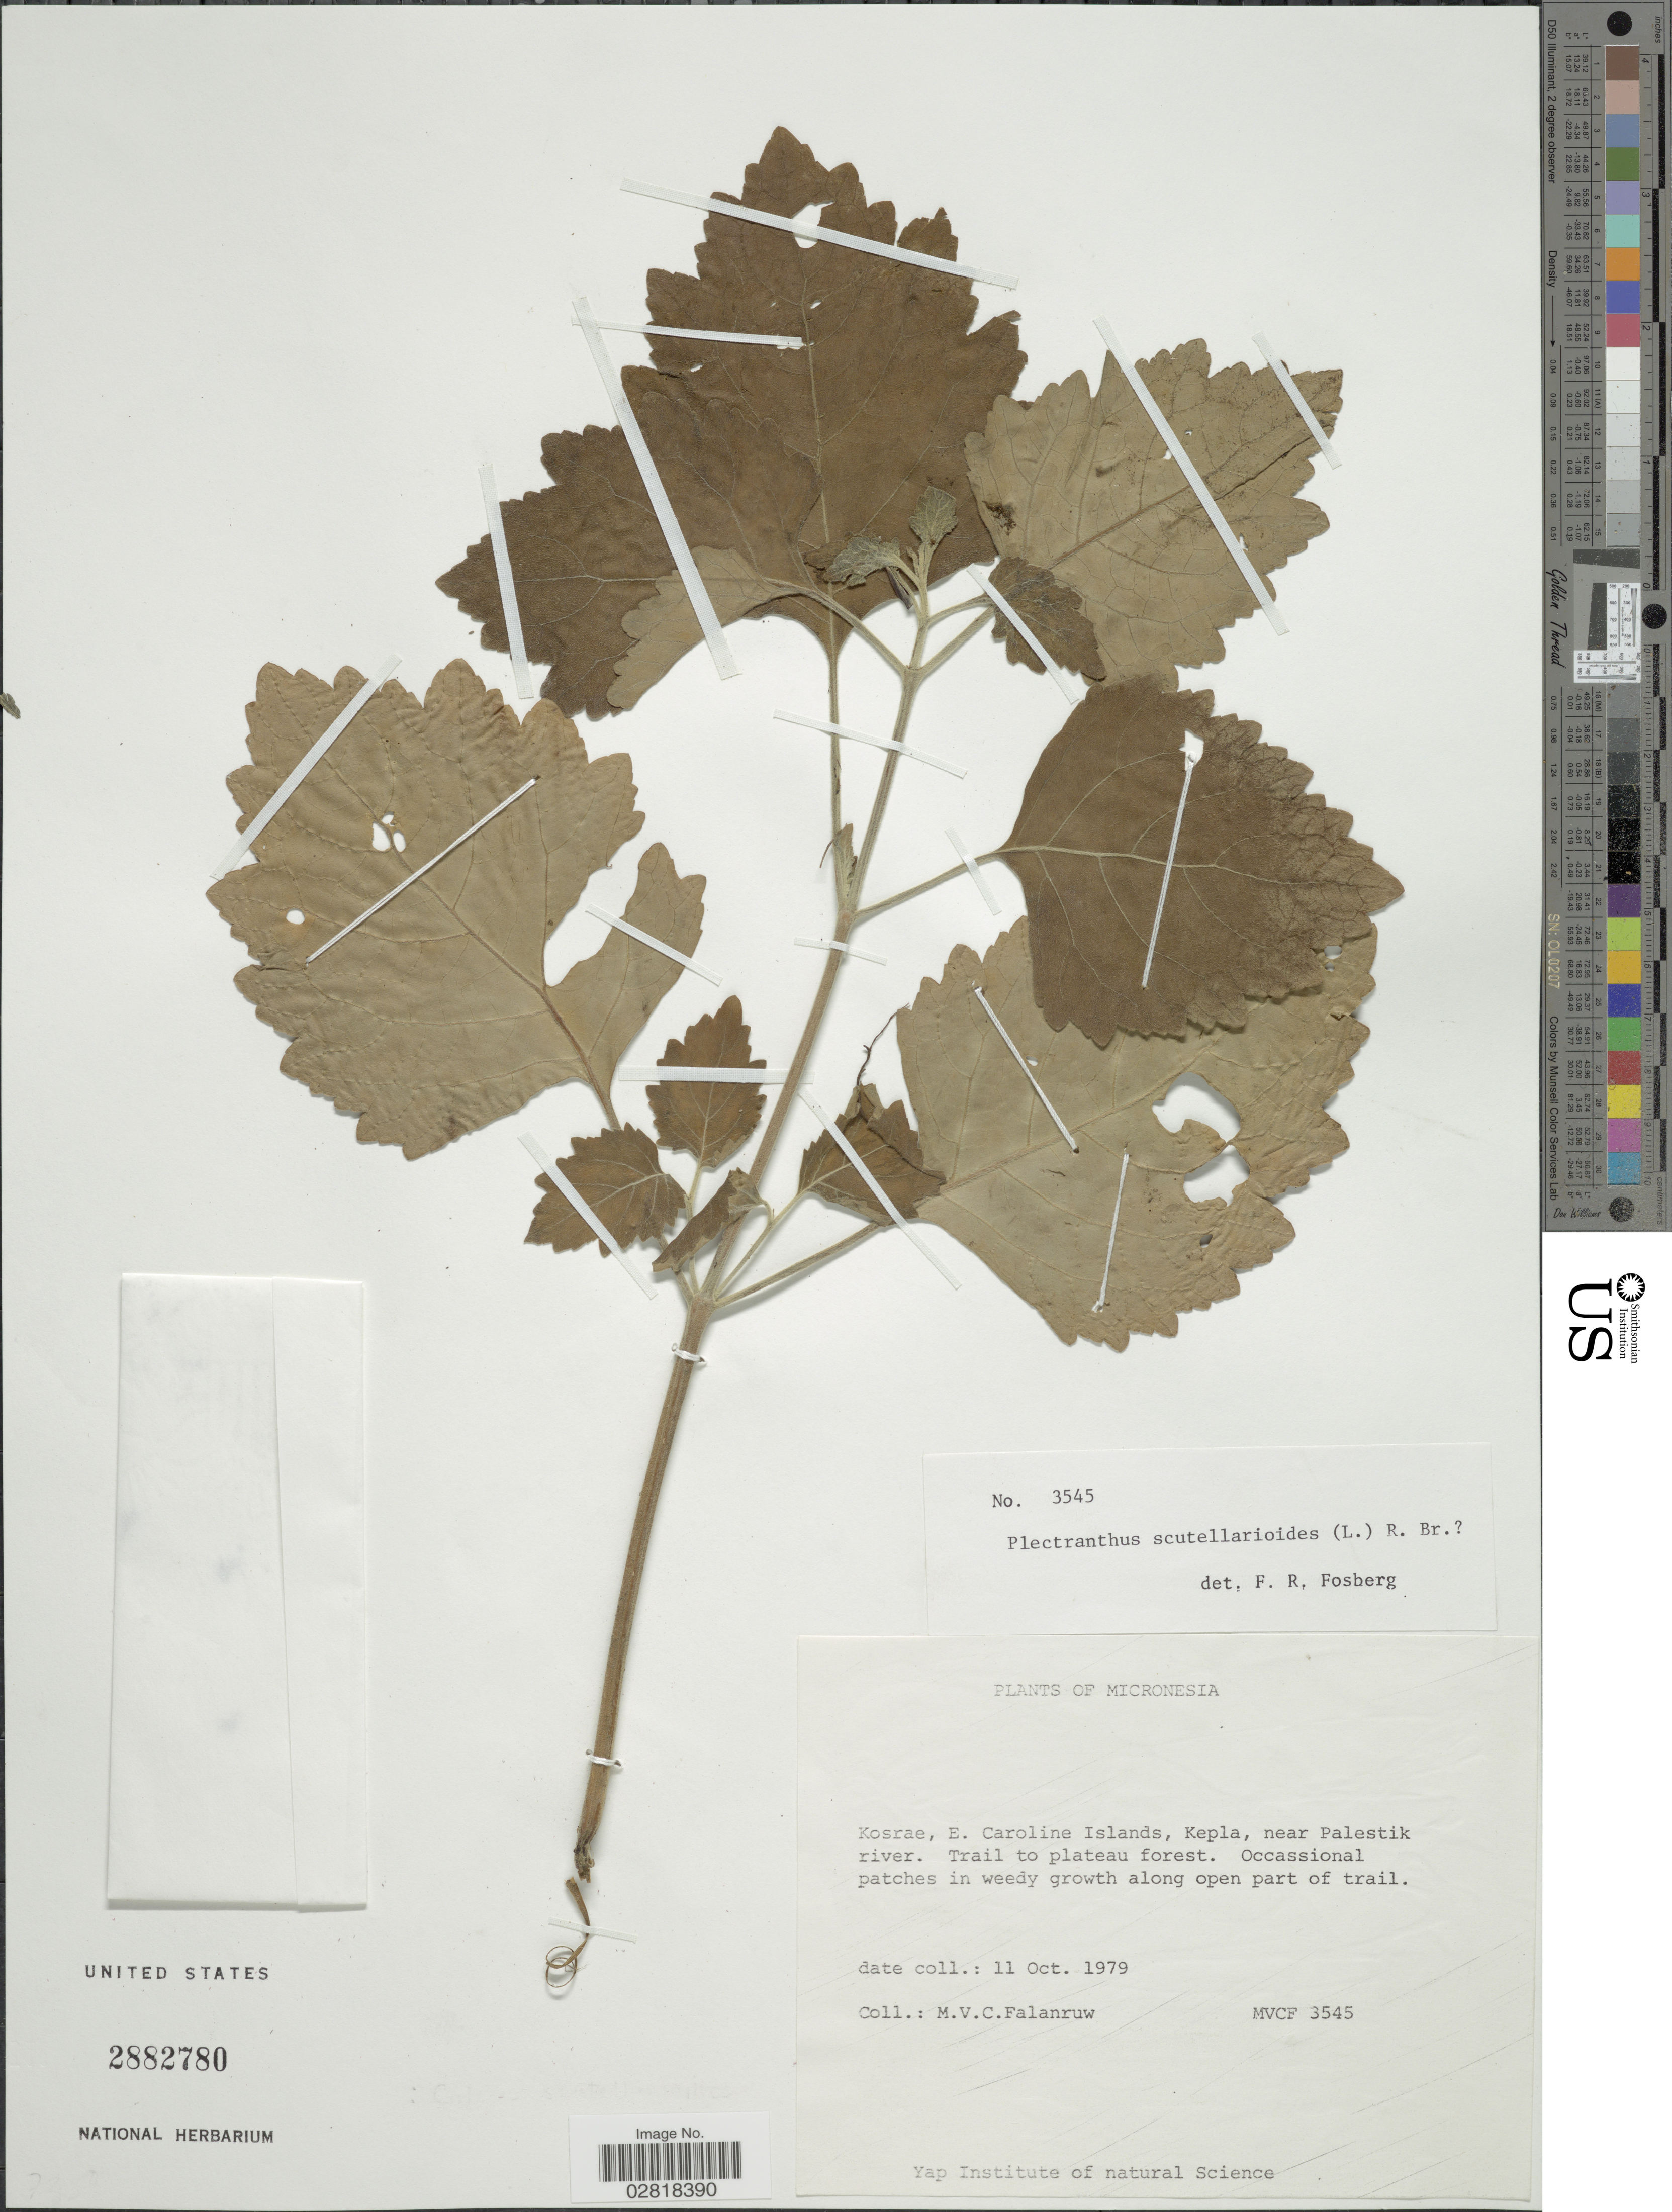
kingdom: Plantae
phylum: Tracheophyta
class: Magnoliopsida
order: Lamiales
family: Lamiaceae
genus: Coleus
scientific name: Coleus scutellarioides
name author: (L.) Benth.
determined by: Wagner, W. L., (BOT), Smithsonian Institution - National Museum of Natural History (UNITED STATES)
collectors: M. V. Falanruw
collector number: MVCF3545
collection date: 1979-10-11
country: Micronesia, Federated States of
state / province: Kosrae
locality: Kosrae, E. Caroline Islands, Kepla, near Palestik river.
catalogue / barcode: US 2882780